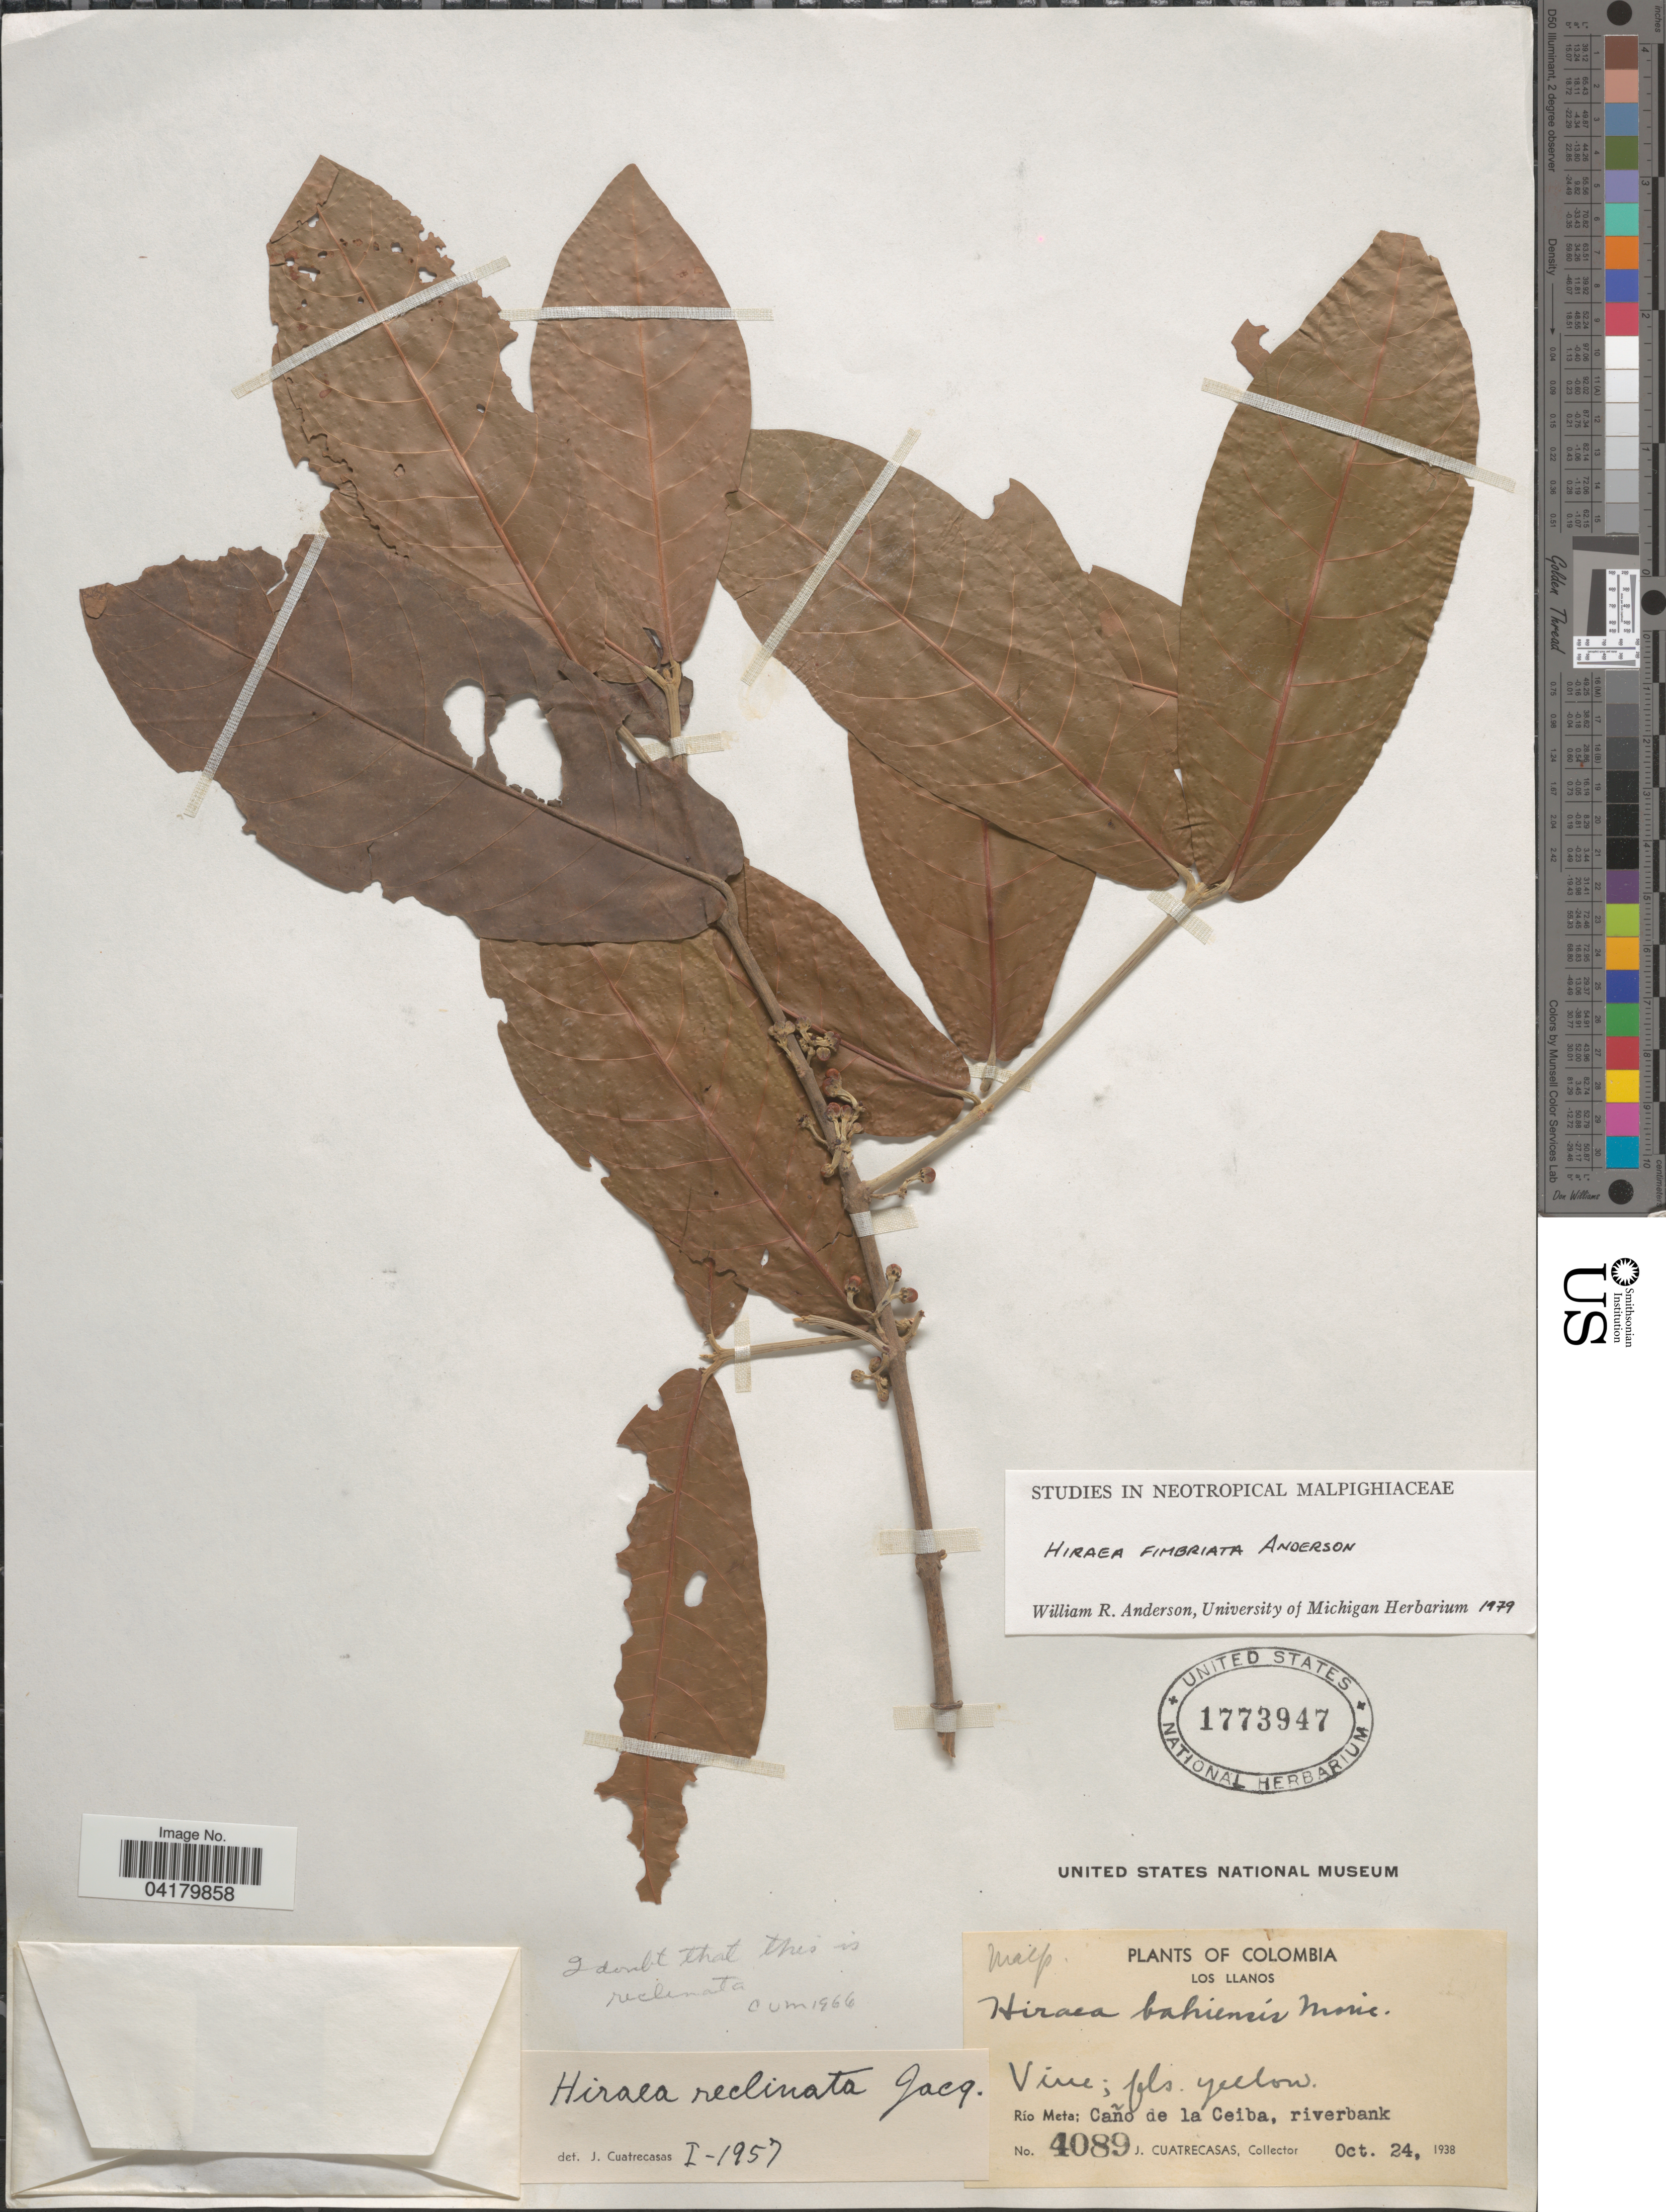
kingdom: Plantae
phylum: Tracheophyta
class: Magnoliopsida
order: Malpighiales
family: Malpighiaceae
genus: Hiraea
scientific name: Hiraea fimbriata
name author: W.R. Anderson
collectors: J. Cuatrecasas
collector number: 4089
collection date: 1938-10-24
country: Colombia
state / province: Meta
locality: Los Llanos. Río Meta; Caño de la Ceiba, riverbank.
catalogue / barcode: US 1773947